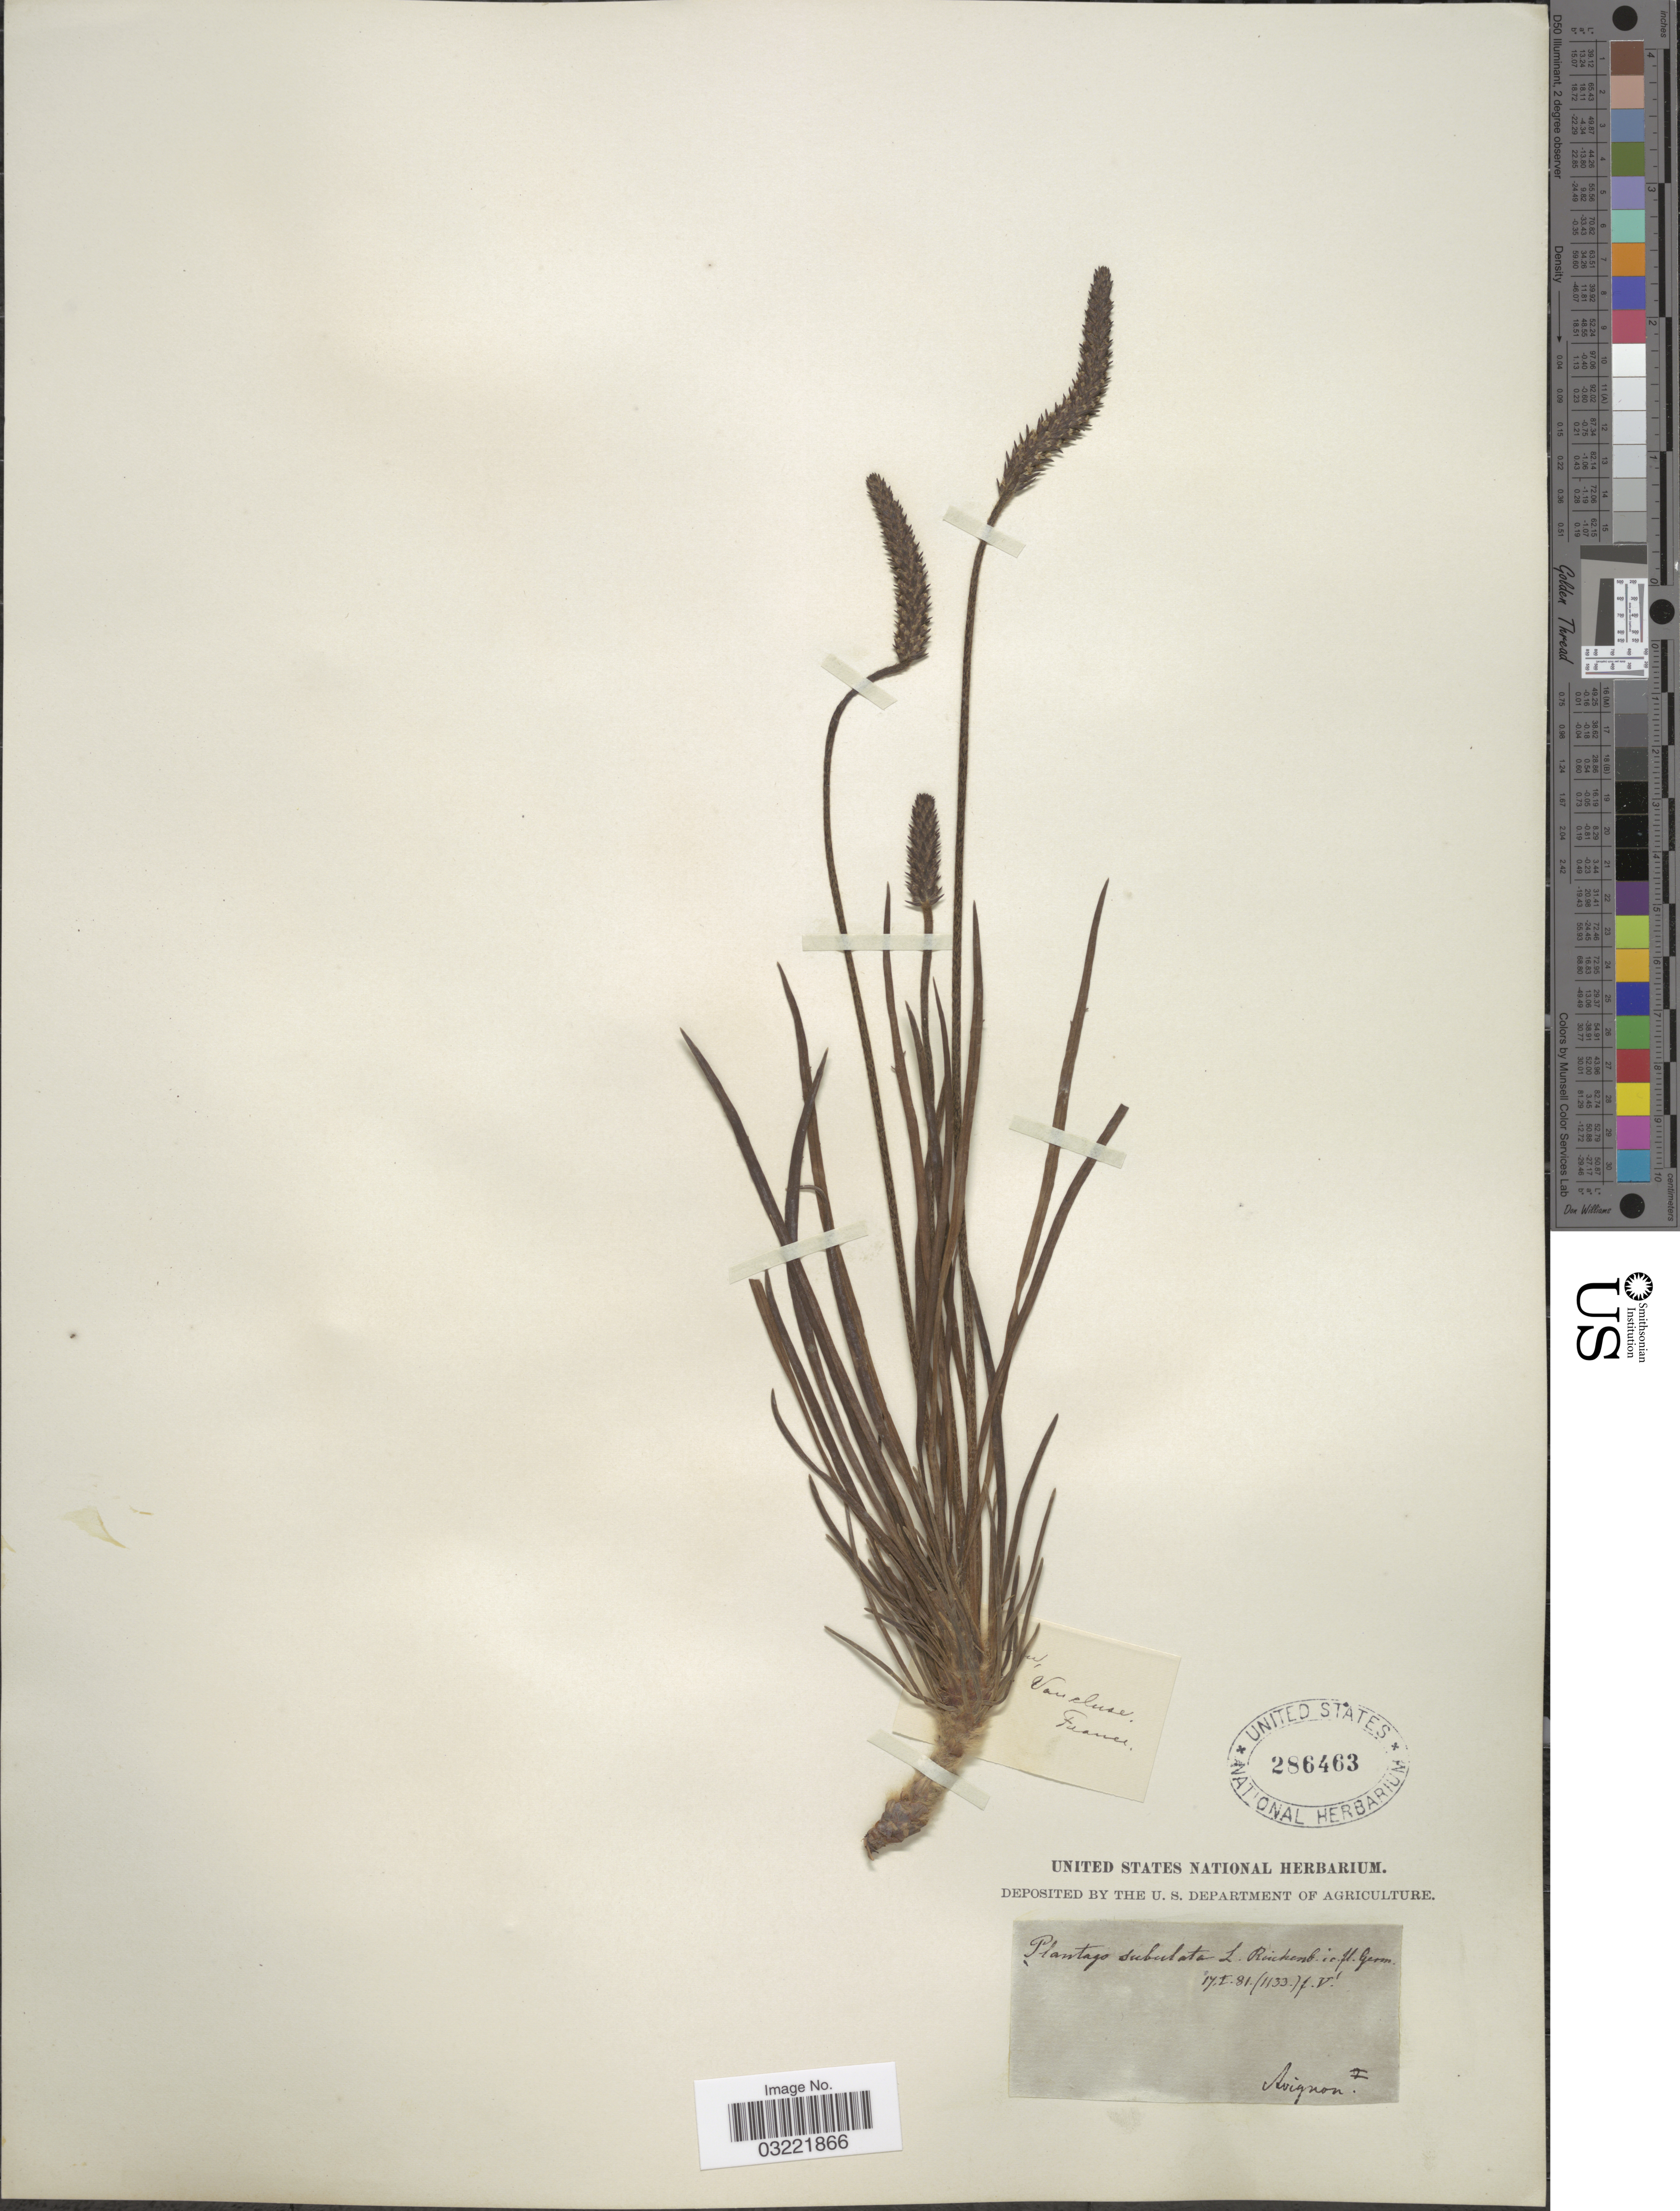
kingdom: Plantae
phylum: Tracheophyta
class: Magnoliopsida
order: Lamiales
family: Plantaginaceae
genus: Plantago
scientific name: Plantago subulata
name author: L.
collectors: -. Avignon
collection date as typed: Transcribed d/m/y: 17/1/81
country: France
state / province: Provence-Alpes-Côte d'Azur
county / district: Vaucluse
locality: [illegible text] Vaucluse.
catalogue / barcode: US 286463